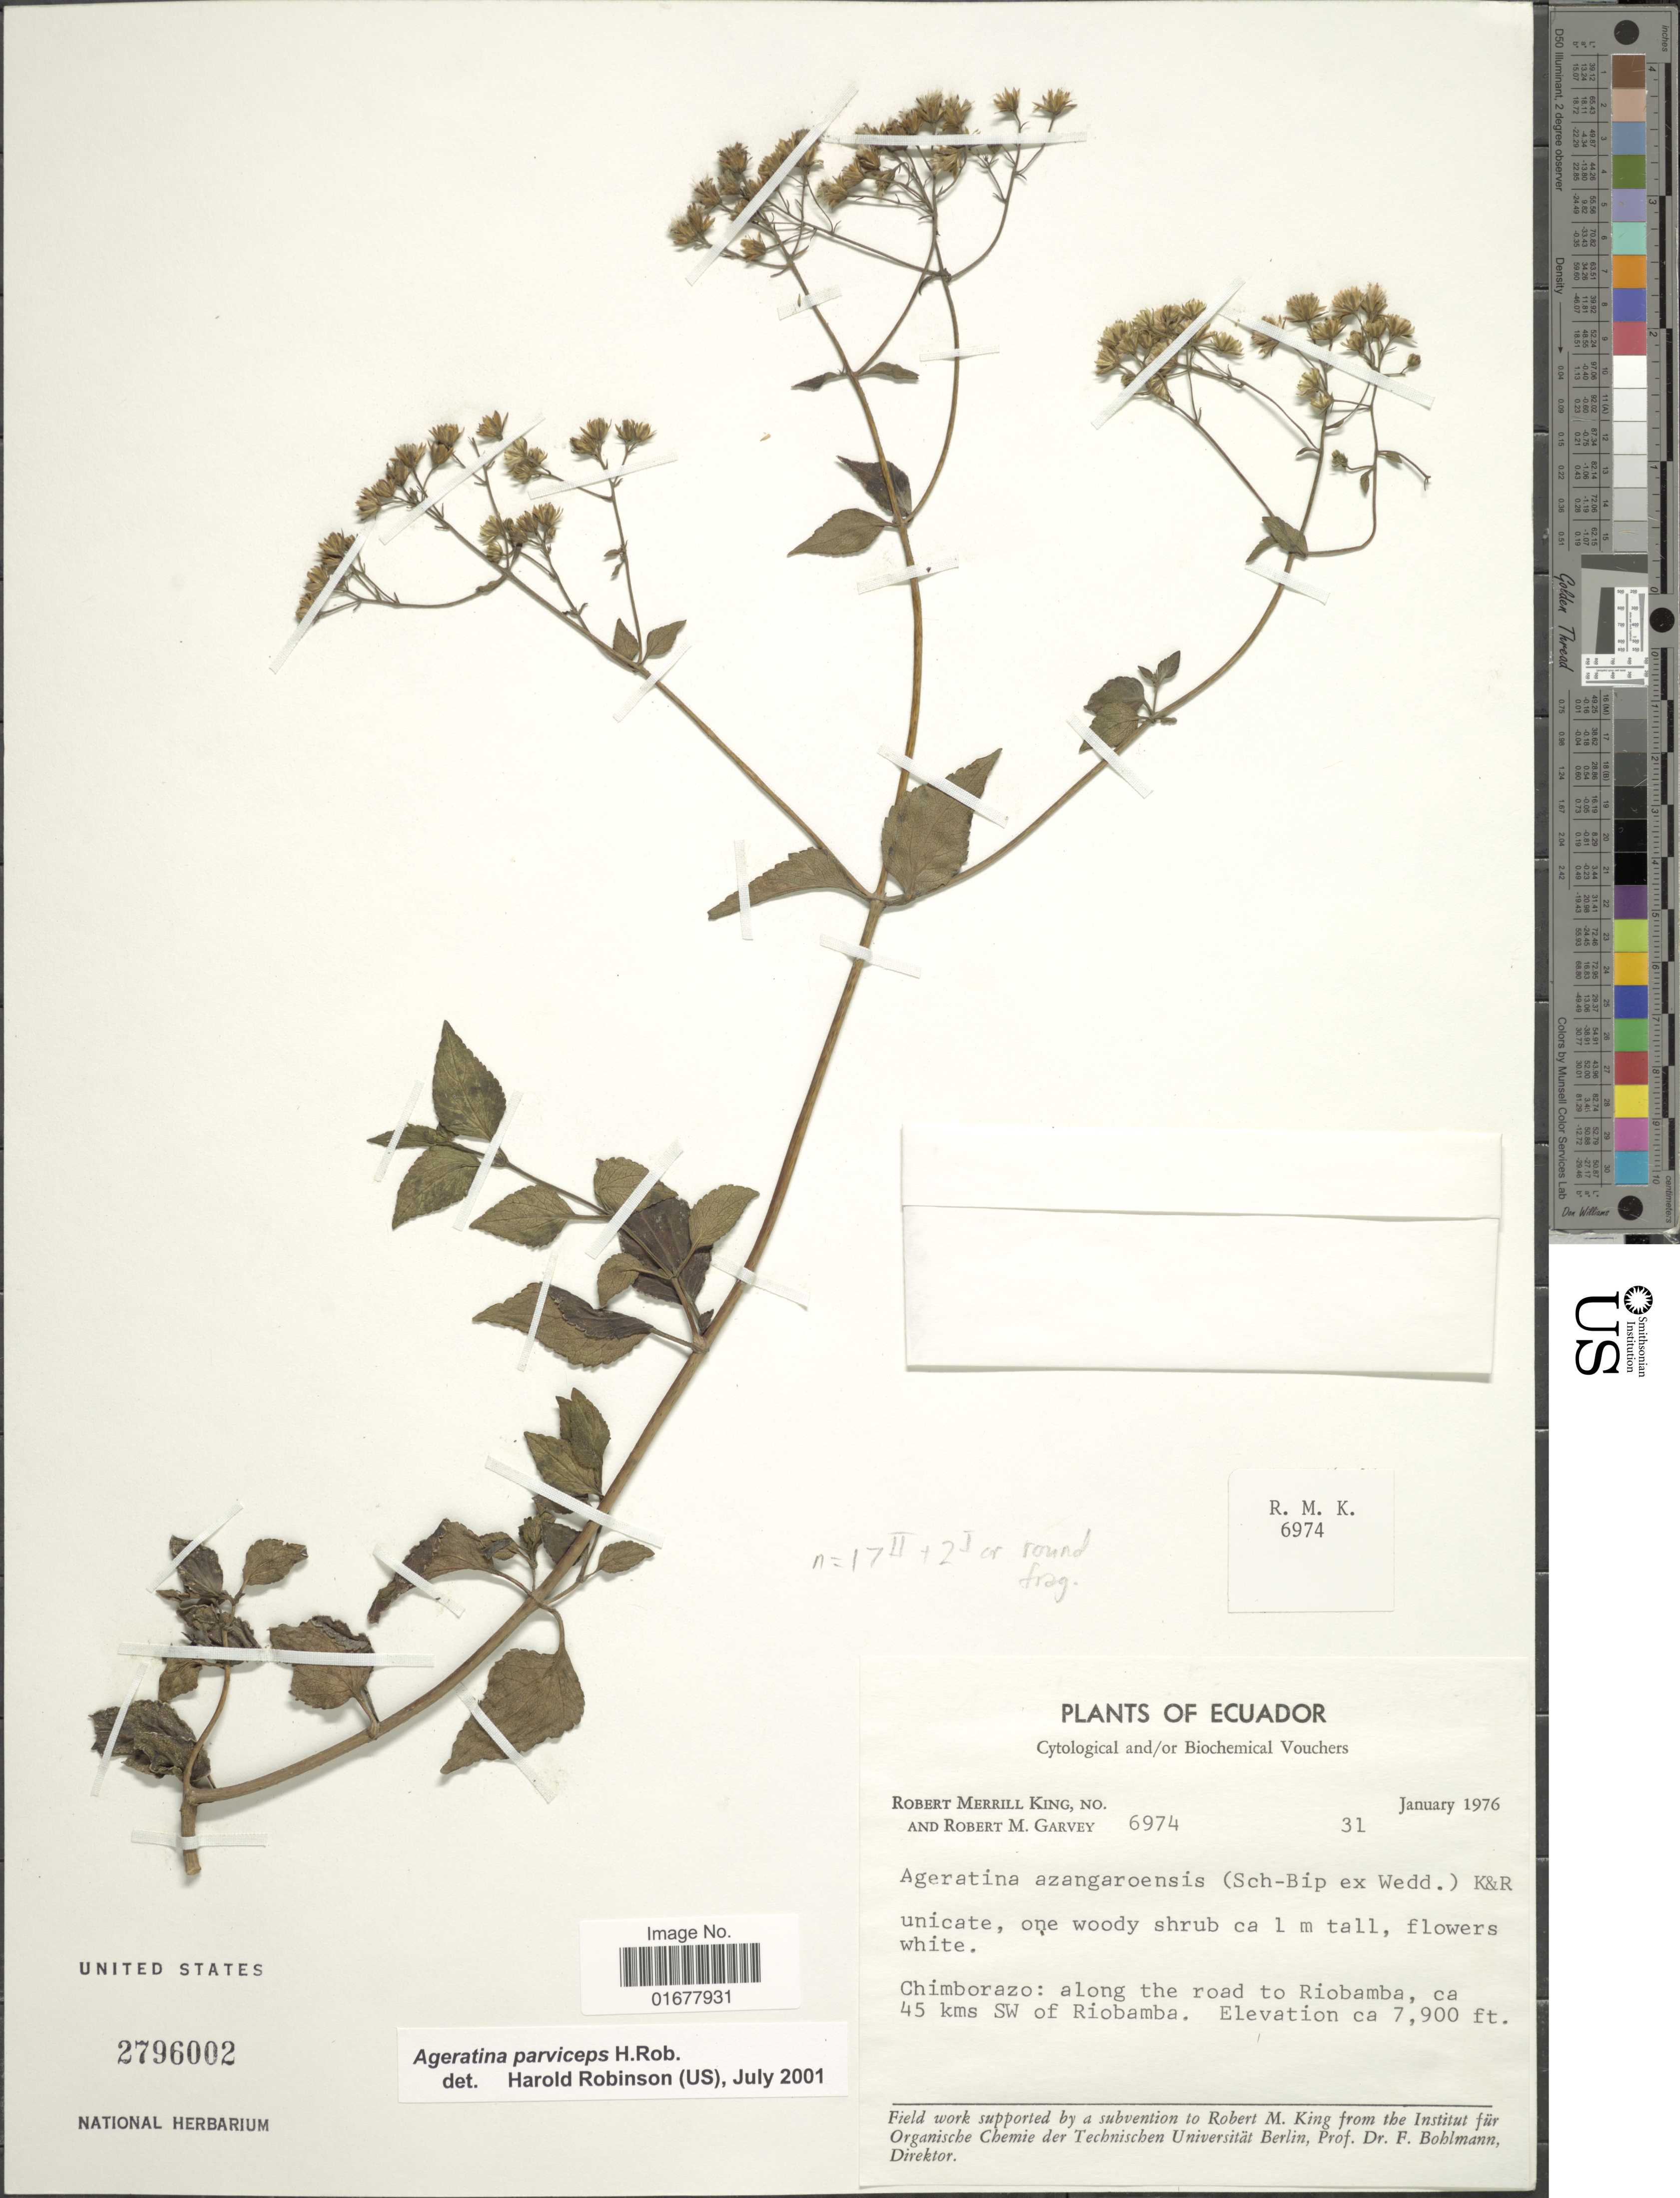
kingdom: Plantae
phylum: Tracheophyta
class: Magnoliopsida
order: Asterales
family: Asteraceae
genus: Ageratina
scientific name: Ageratina parviceps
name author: H. Rob.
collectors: R. M. King & R. Garvey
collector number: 6974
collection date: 1976-01-31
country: Ecuador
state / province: Chimborazo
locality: Chimborazo: along the road to Riobamba, 45 kms SW of Riobamba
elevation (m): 2408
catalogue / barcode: US 2796002